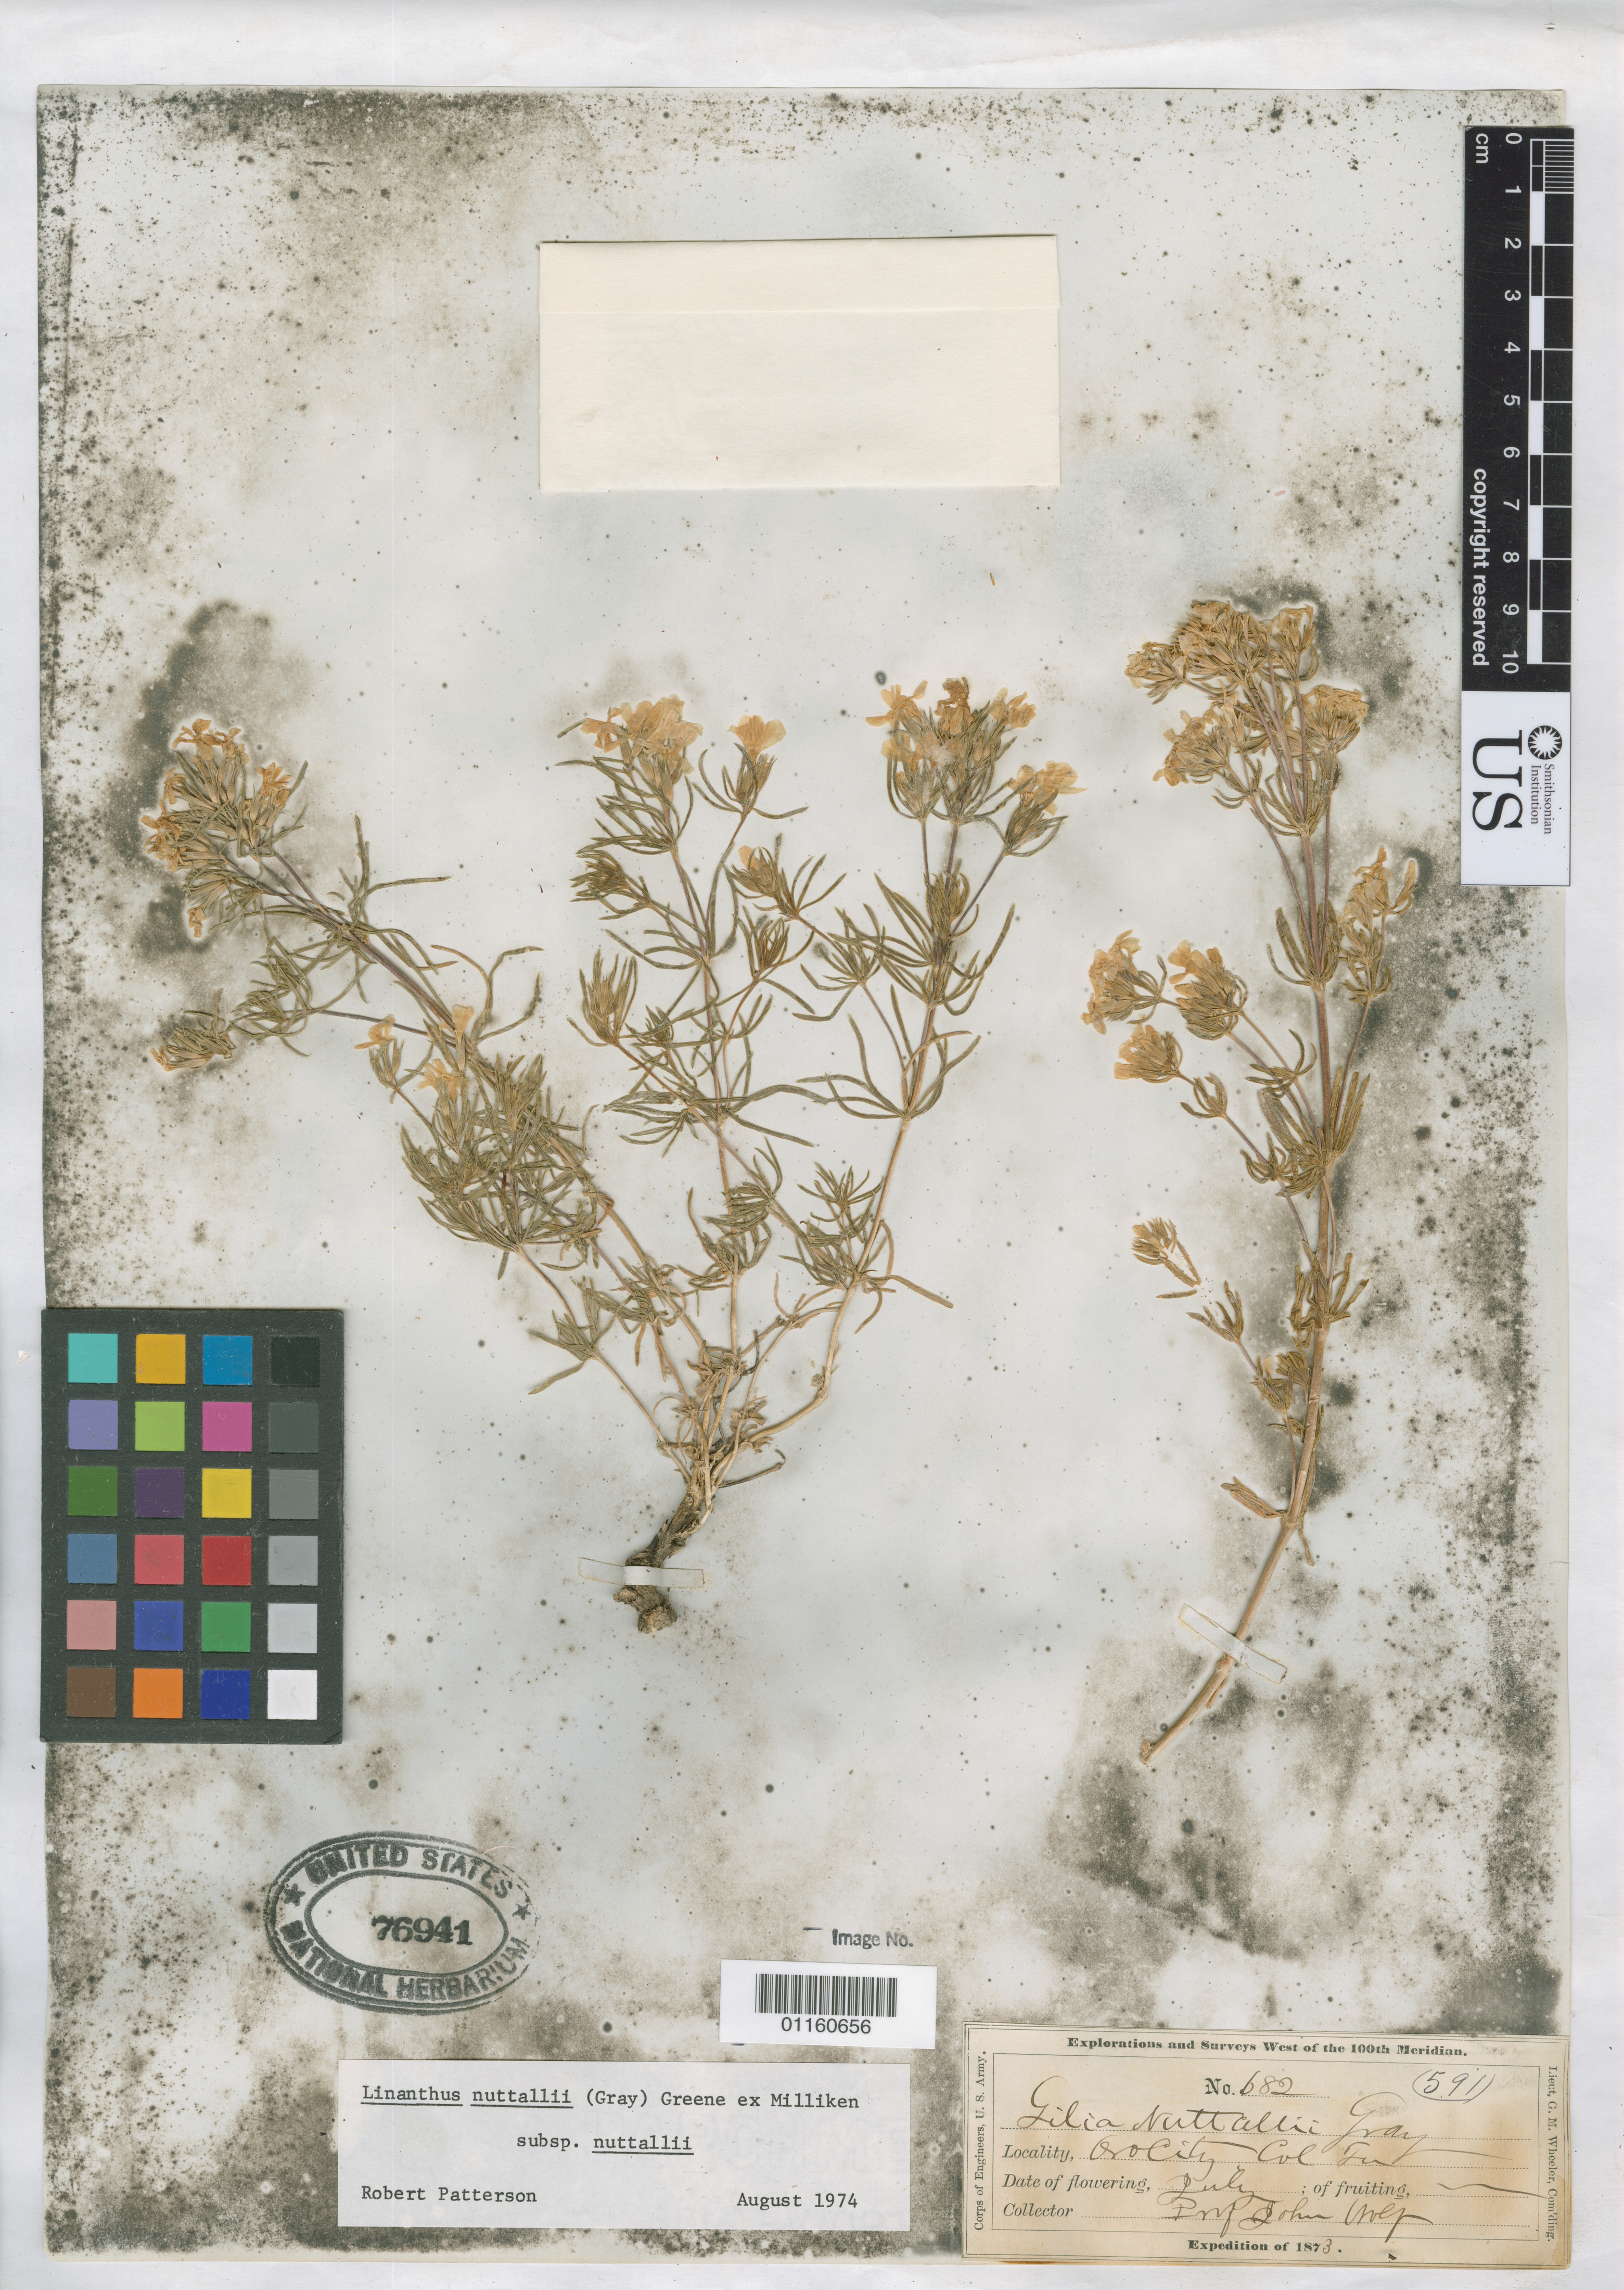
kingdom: Plantae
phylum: Tracheophyta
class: Magnoliopsida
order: Ericales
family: Polemoniaceae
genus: Leptosiphon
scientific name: Leptosiphon nuttallii subsp. nuttallii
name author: (A. Gray) J.M. Porter & L.A. Johnson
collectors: J. Wolf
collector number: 682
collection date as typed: Jul 1873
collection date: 1873-07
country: United States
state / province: Colorado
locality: Oro City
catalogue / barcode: US 76941